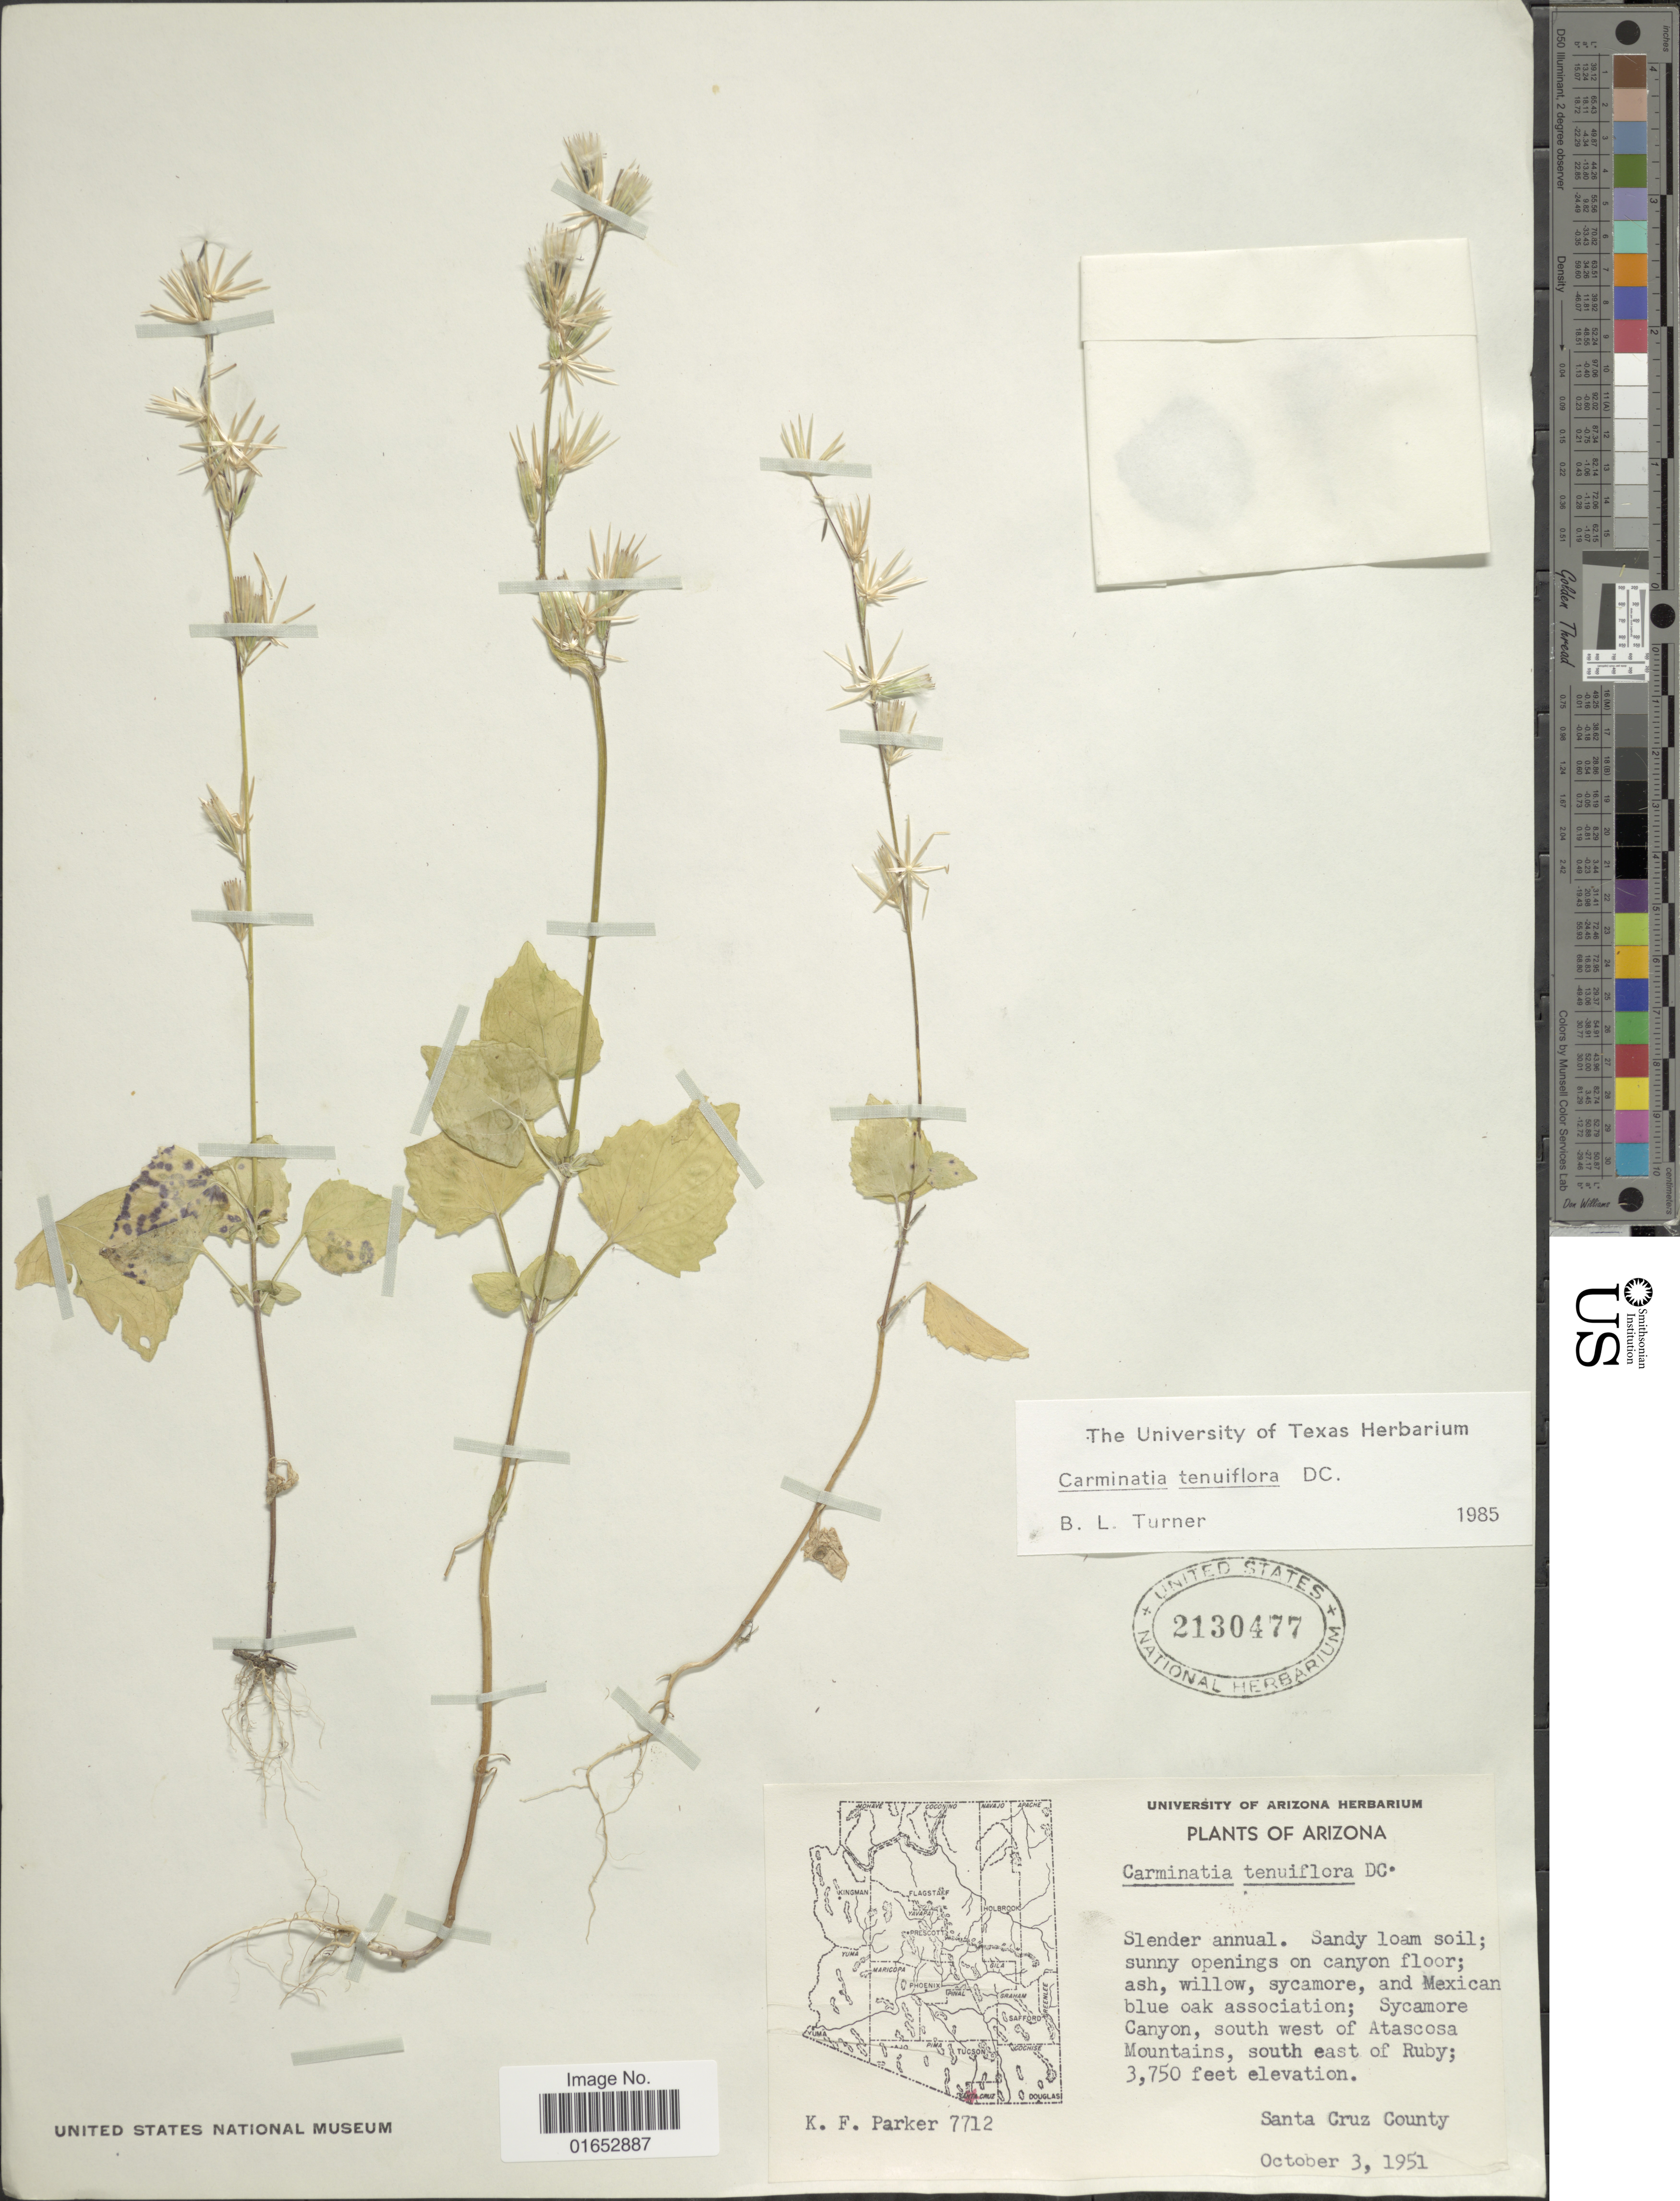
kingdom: Plantae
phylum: Tracheophyta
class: Magnoliopsida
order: Asterales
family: Asteraceae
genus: Carminatia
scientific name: Carminatia tenuiflora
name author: DC.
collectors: K. F. Parker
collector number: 7712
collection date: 1951-10-03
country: United States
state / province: Arizona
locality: Mexican blue oak association; Sycamore Canyon, south west of Atascosa Mountains, south east of Ruby, Santa Cruz County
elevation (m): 1143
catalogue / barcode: US 2130477